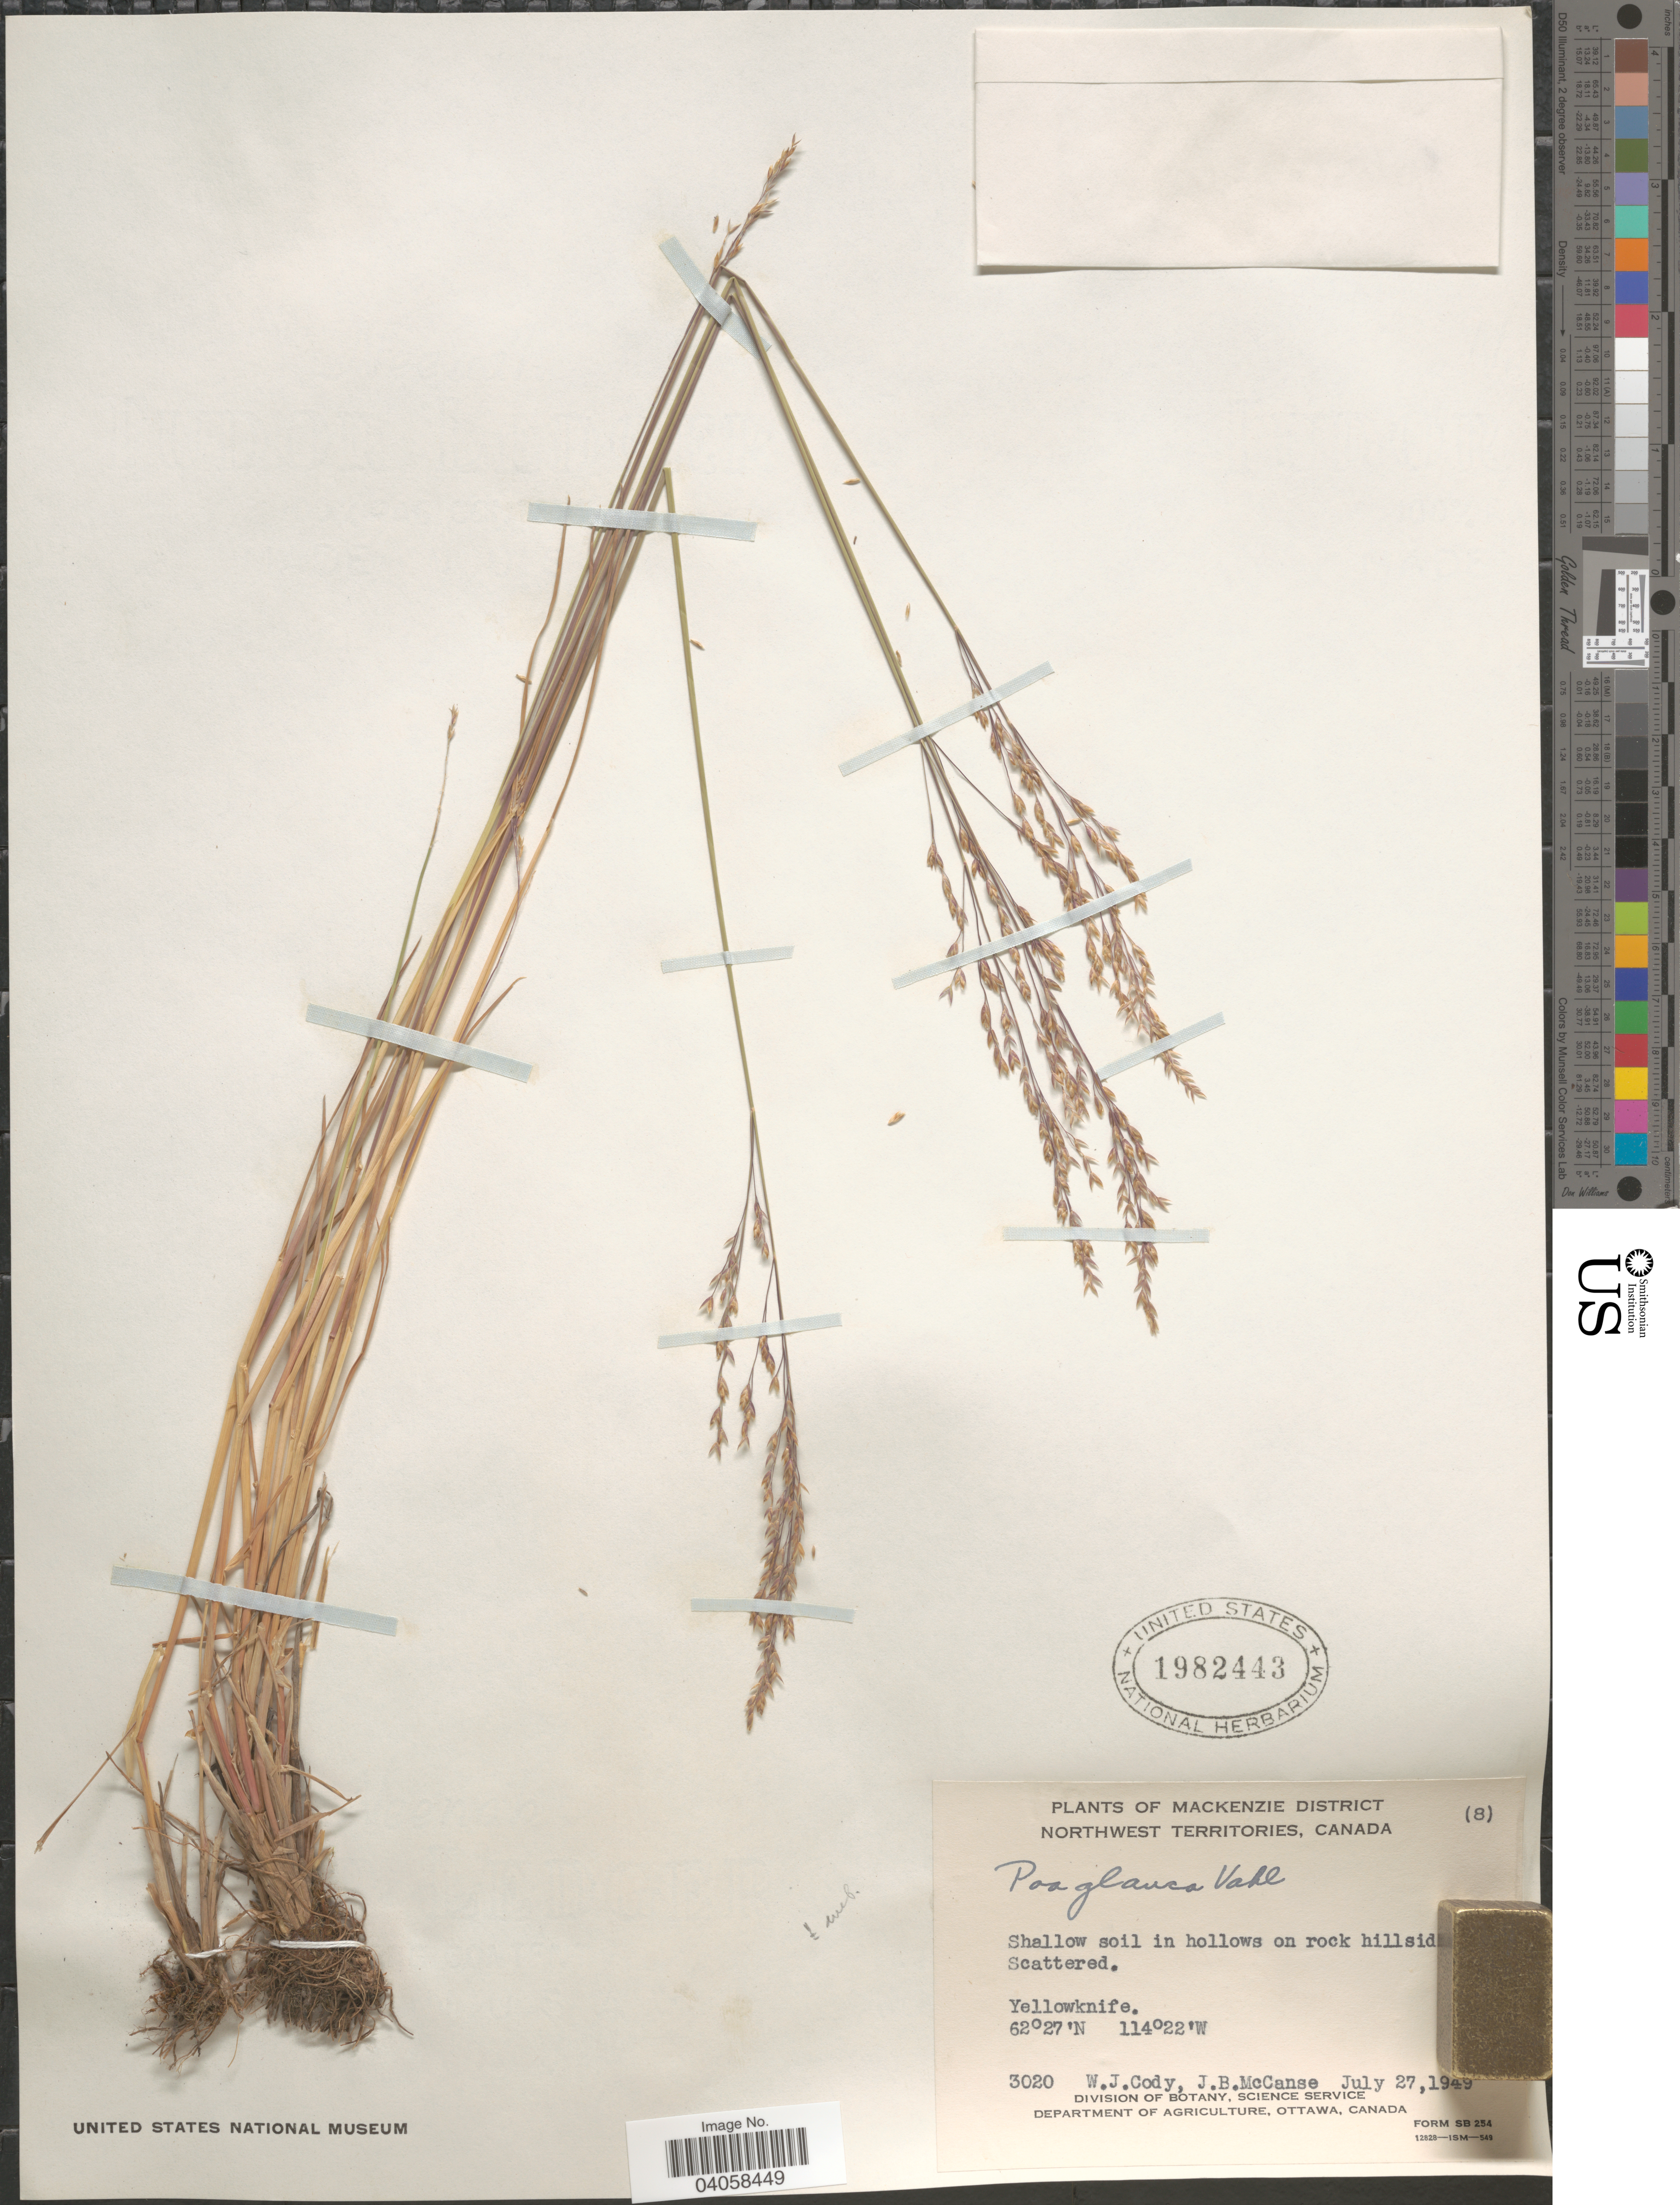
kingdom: Plantae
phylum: Tracheophyta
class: Liliopsida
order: Poales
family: Poaceae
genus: Poa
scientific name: Poa glauca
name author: Vahl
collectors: W. Cody & J. McCanse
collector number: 3020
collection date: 1949-07-27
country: Canada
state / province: Northwest Territories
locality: Mackenzie District. Shallow soil in hollows on rock hillside. Yellowknife.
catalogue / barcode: US 1982443